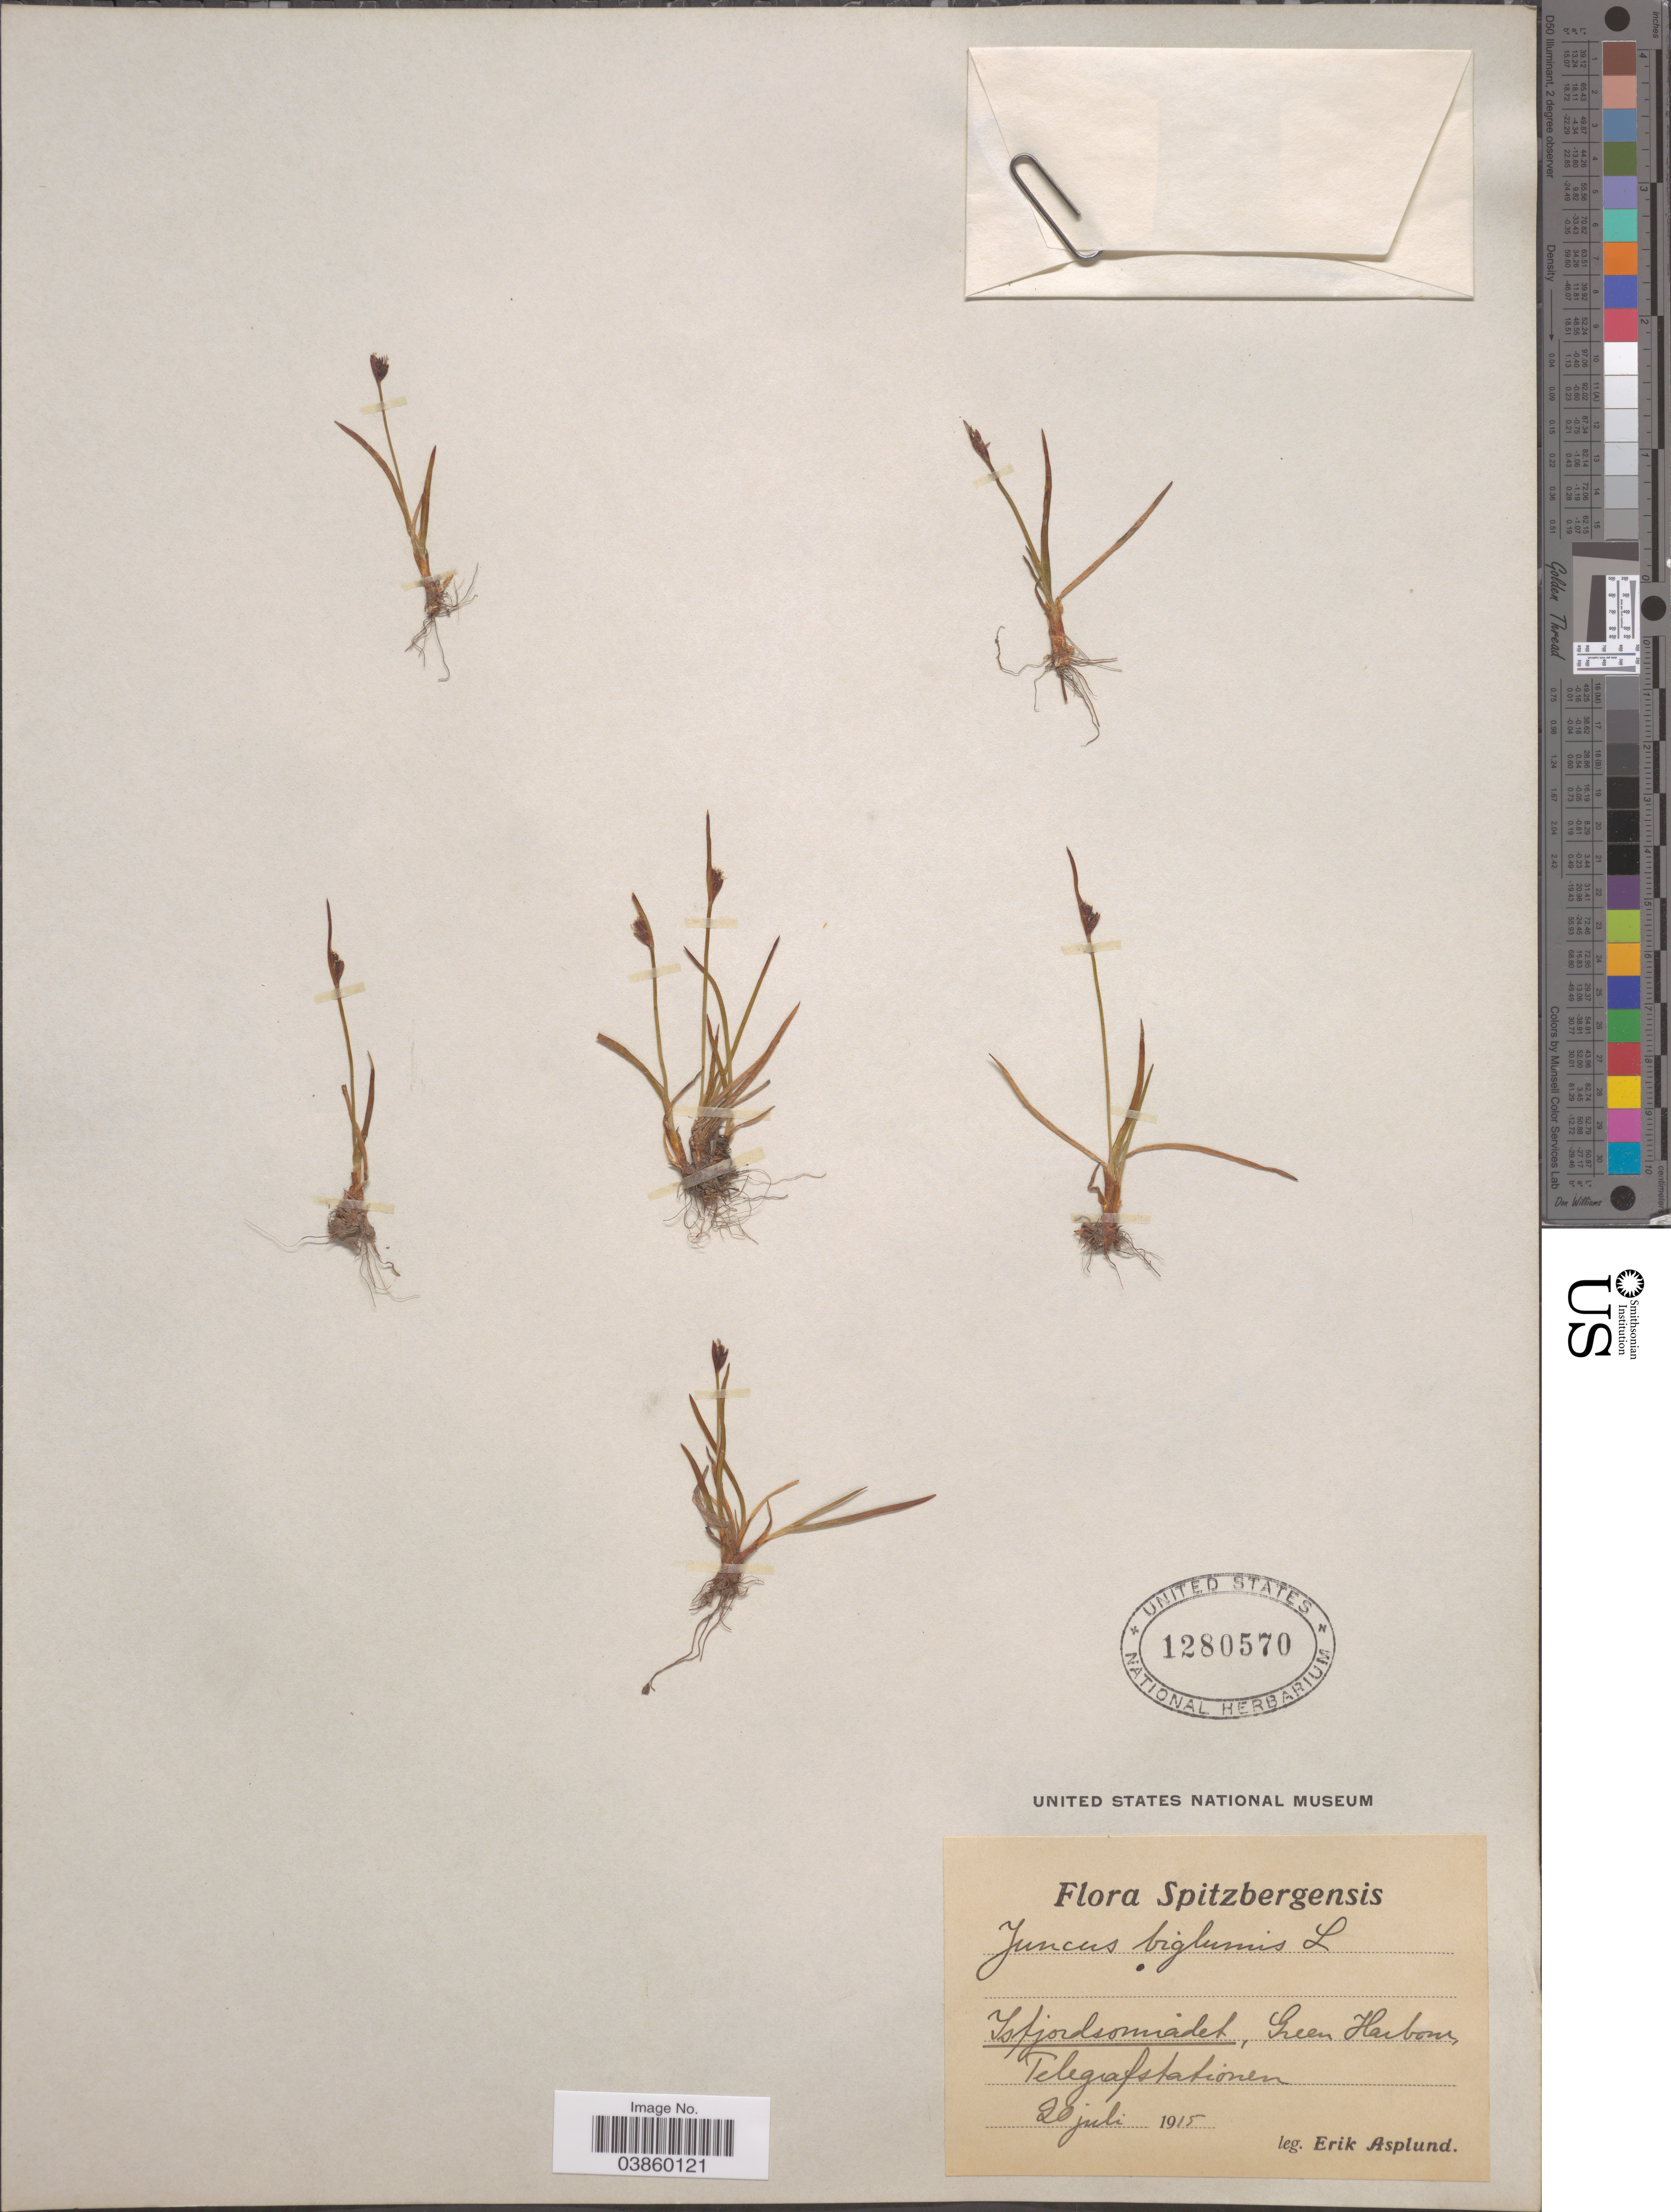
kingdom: Plantae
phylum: Tracheophyta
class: Liliopsida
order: Poales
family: Juncaceae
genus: Juncus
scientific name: Juncus biglumis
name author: L.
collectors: E. Asplund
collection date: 1915-07-20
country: Norway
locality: Spitzbergensis. Isfjordsomiadet, Green Harbour, Telegrafstationen.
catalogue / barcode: US 1280570